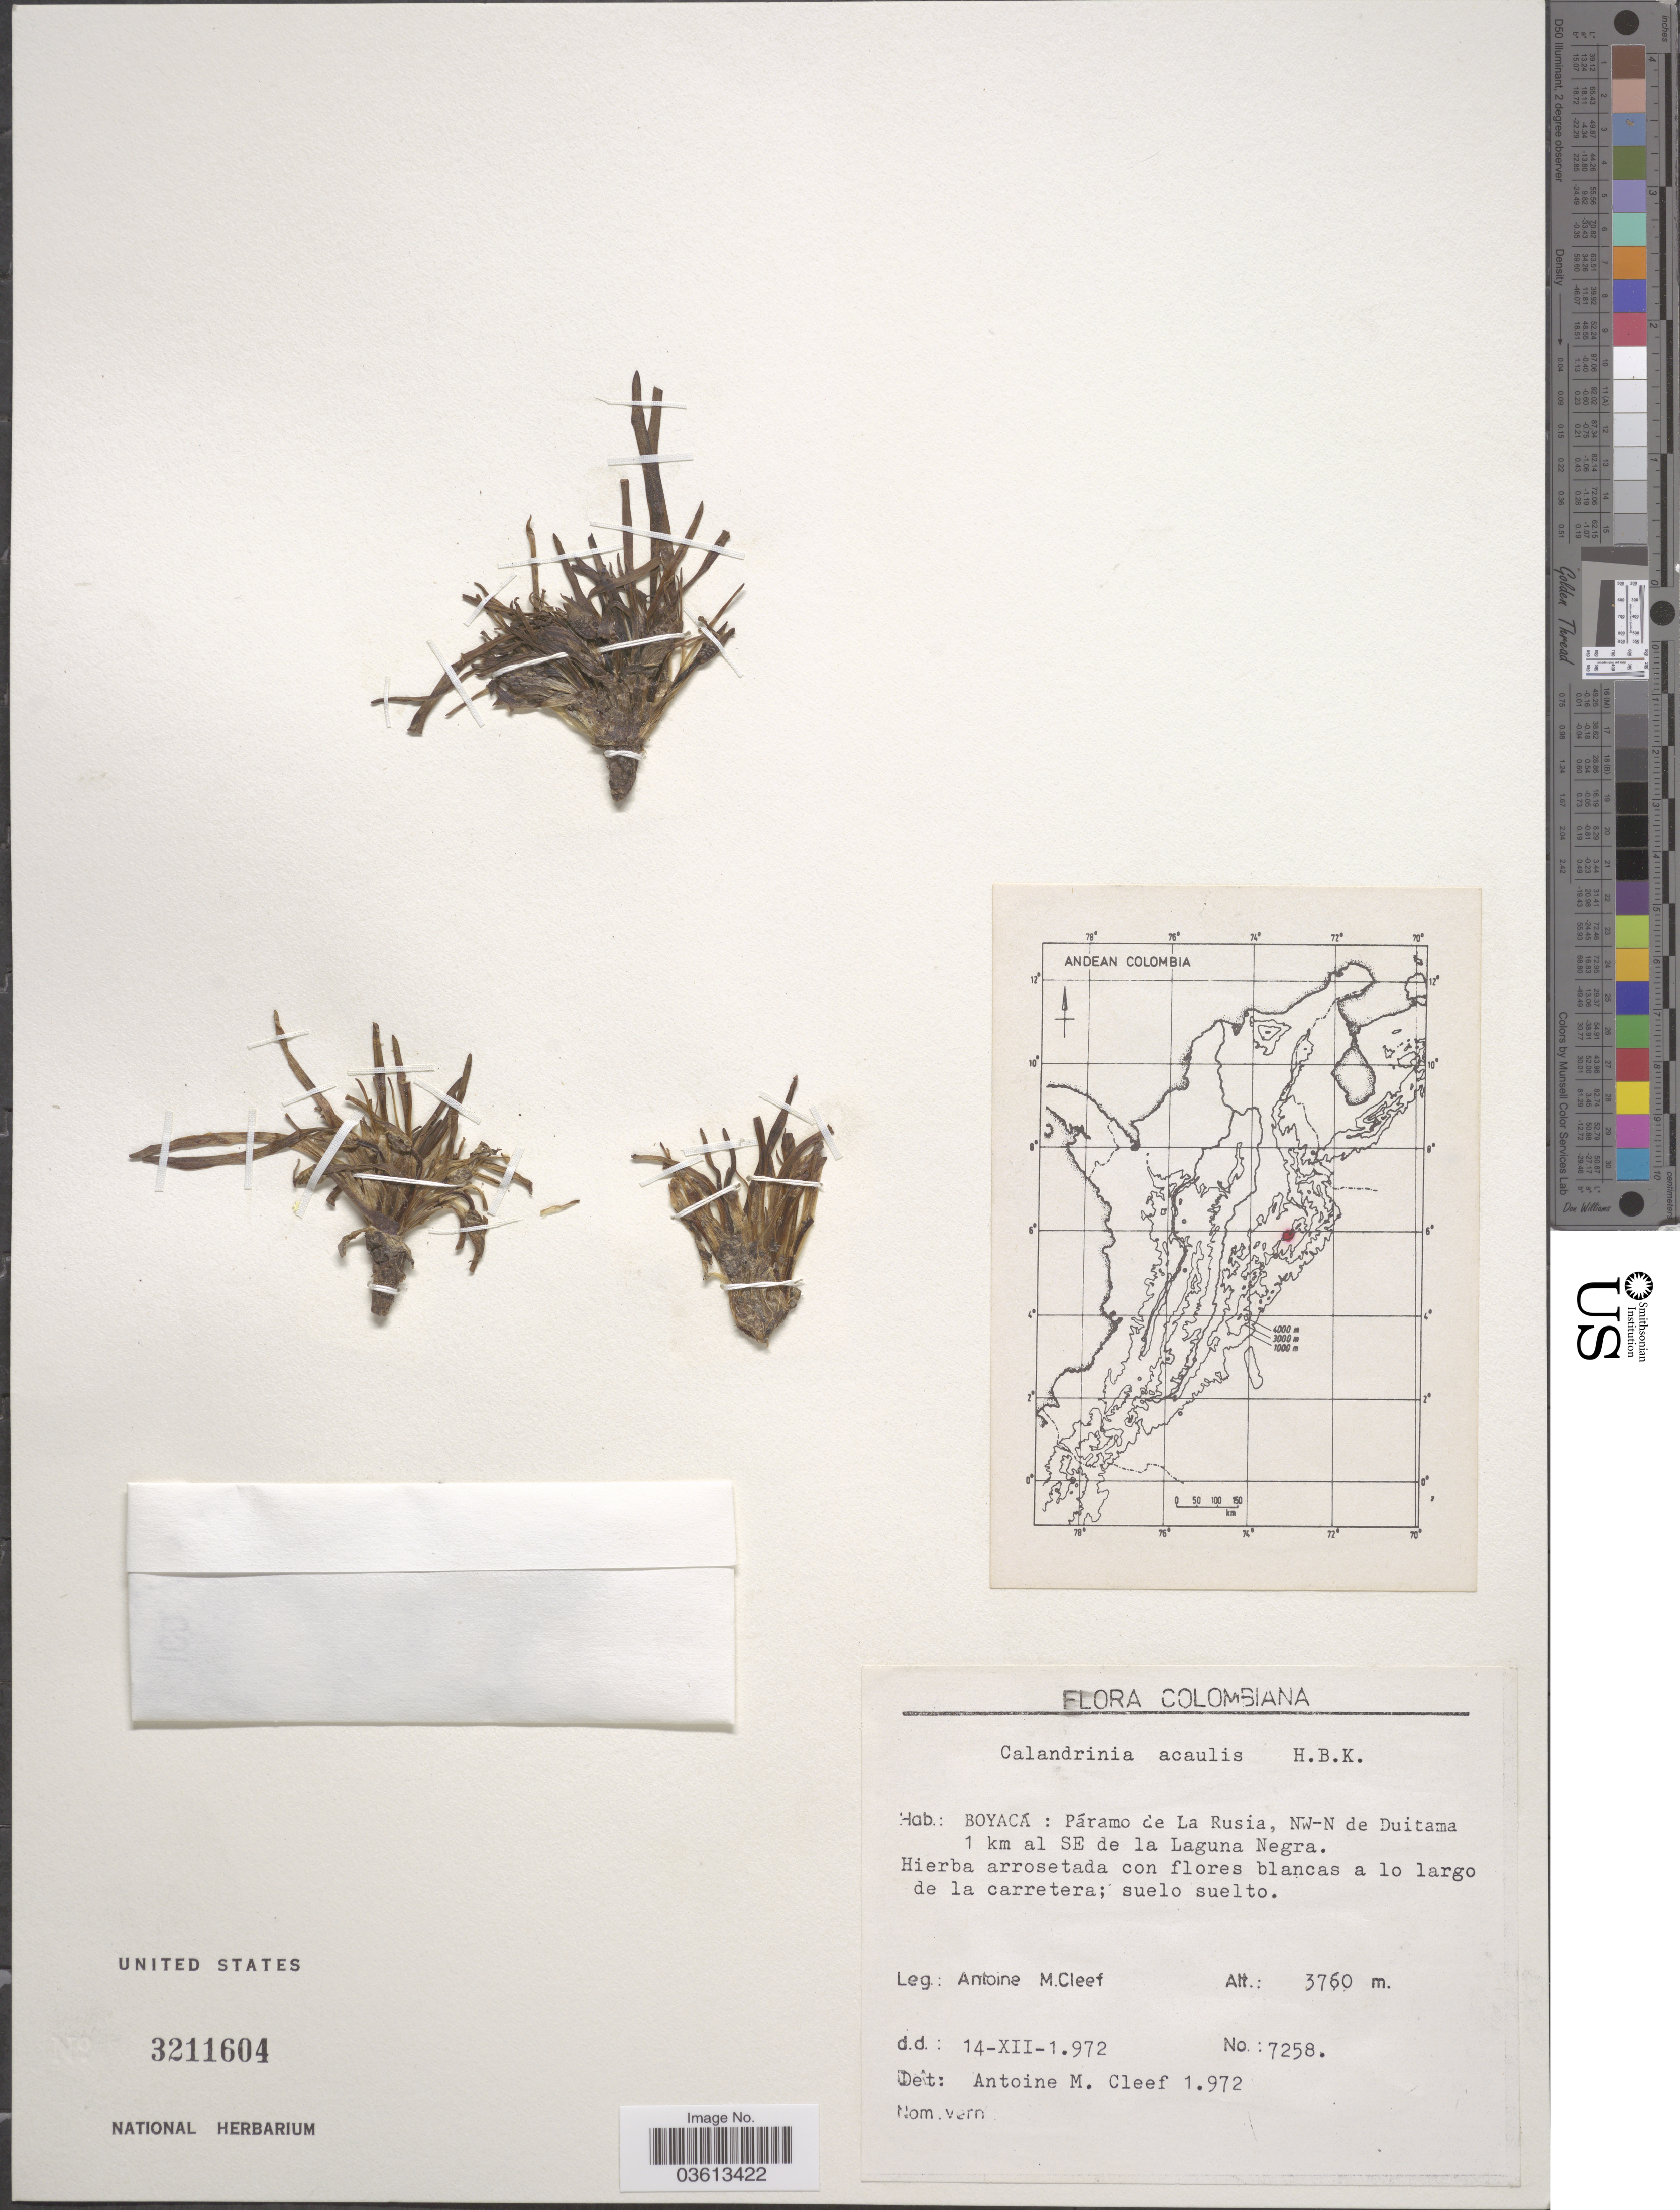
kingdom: Plantae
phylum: Tracheophyta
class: Magnoliopsida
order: Caryophyllales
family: Montiaceae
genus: Calandrinia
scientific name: Calandrinia acaulis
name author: Kunth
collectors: A. M. Cleef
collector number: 7258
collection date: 1972-12-14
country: Colombia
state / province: Boyacá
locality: Páramo de La Rusia, NW-N de Duitama 1 km al SE de la Laguna Negra.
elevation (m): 3760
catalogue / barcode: US 3211604